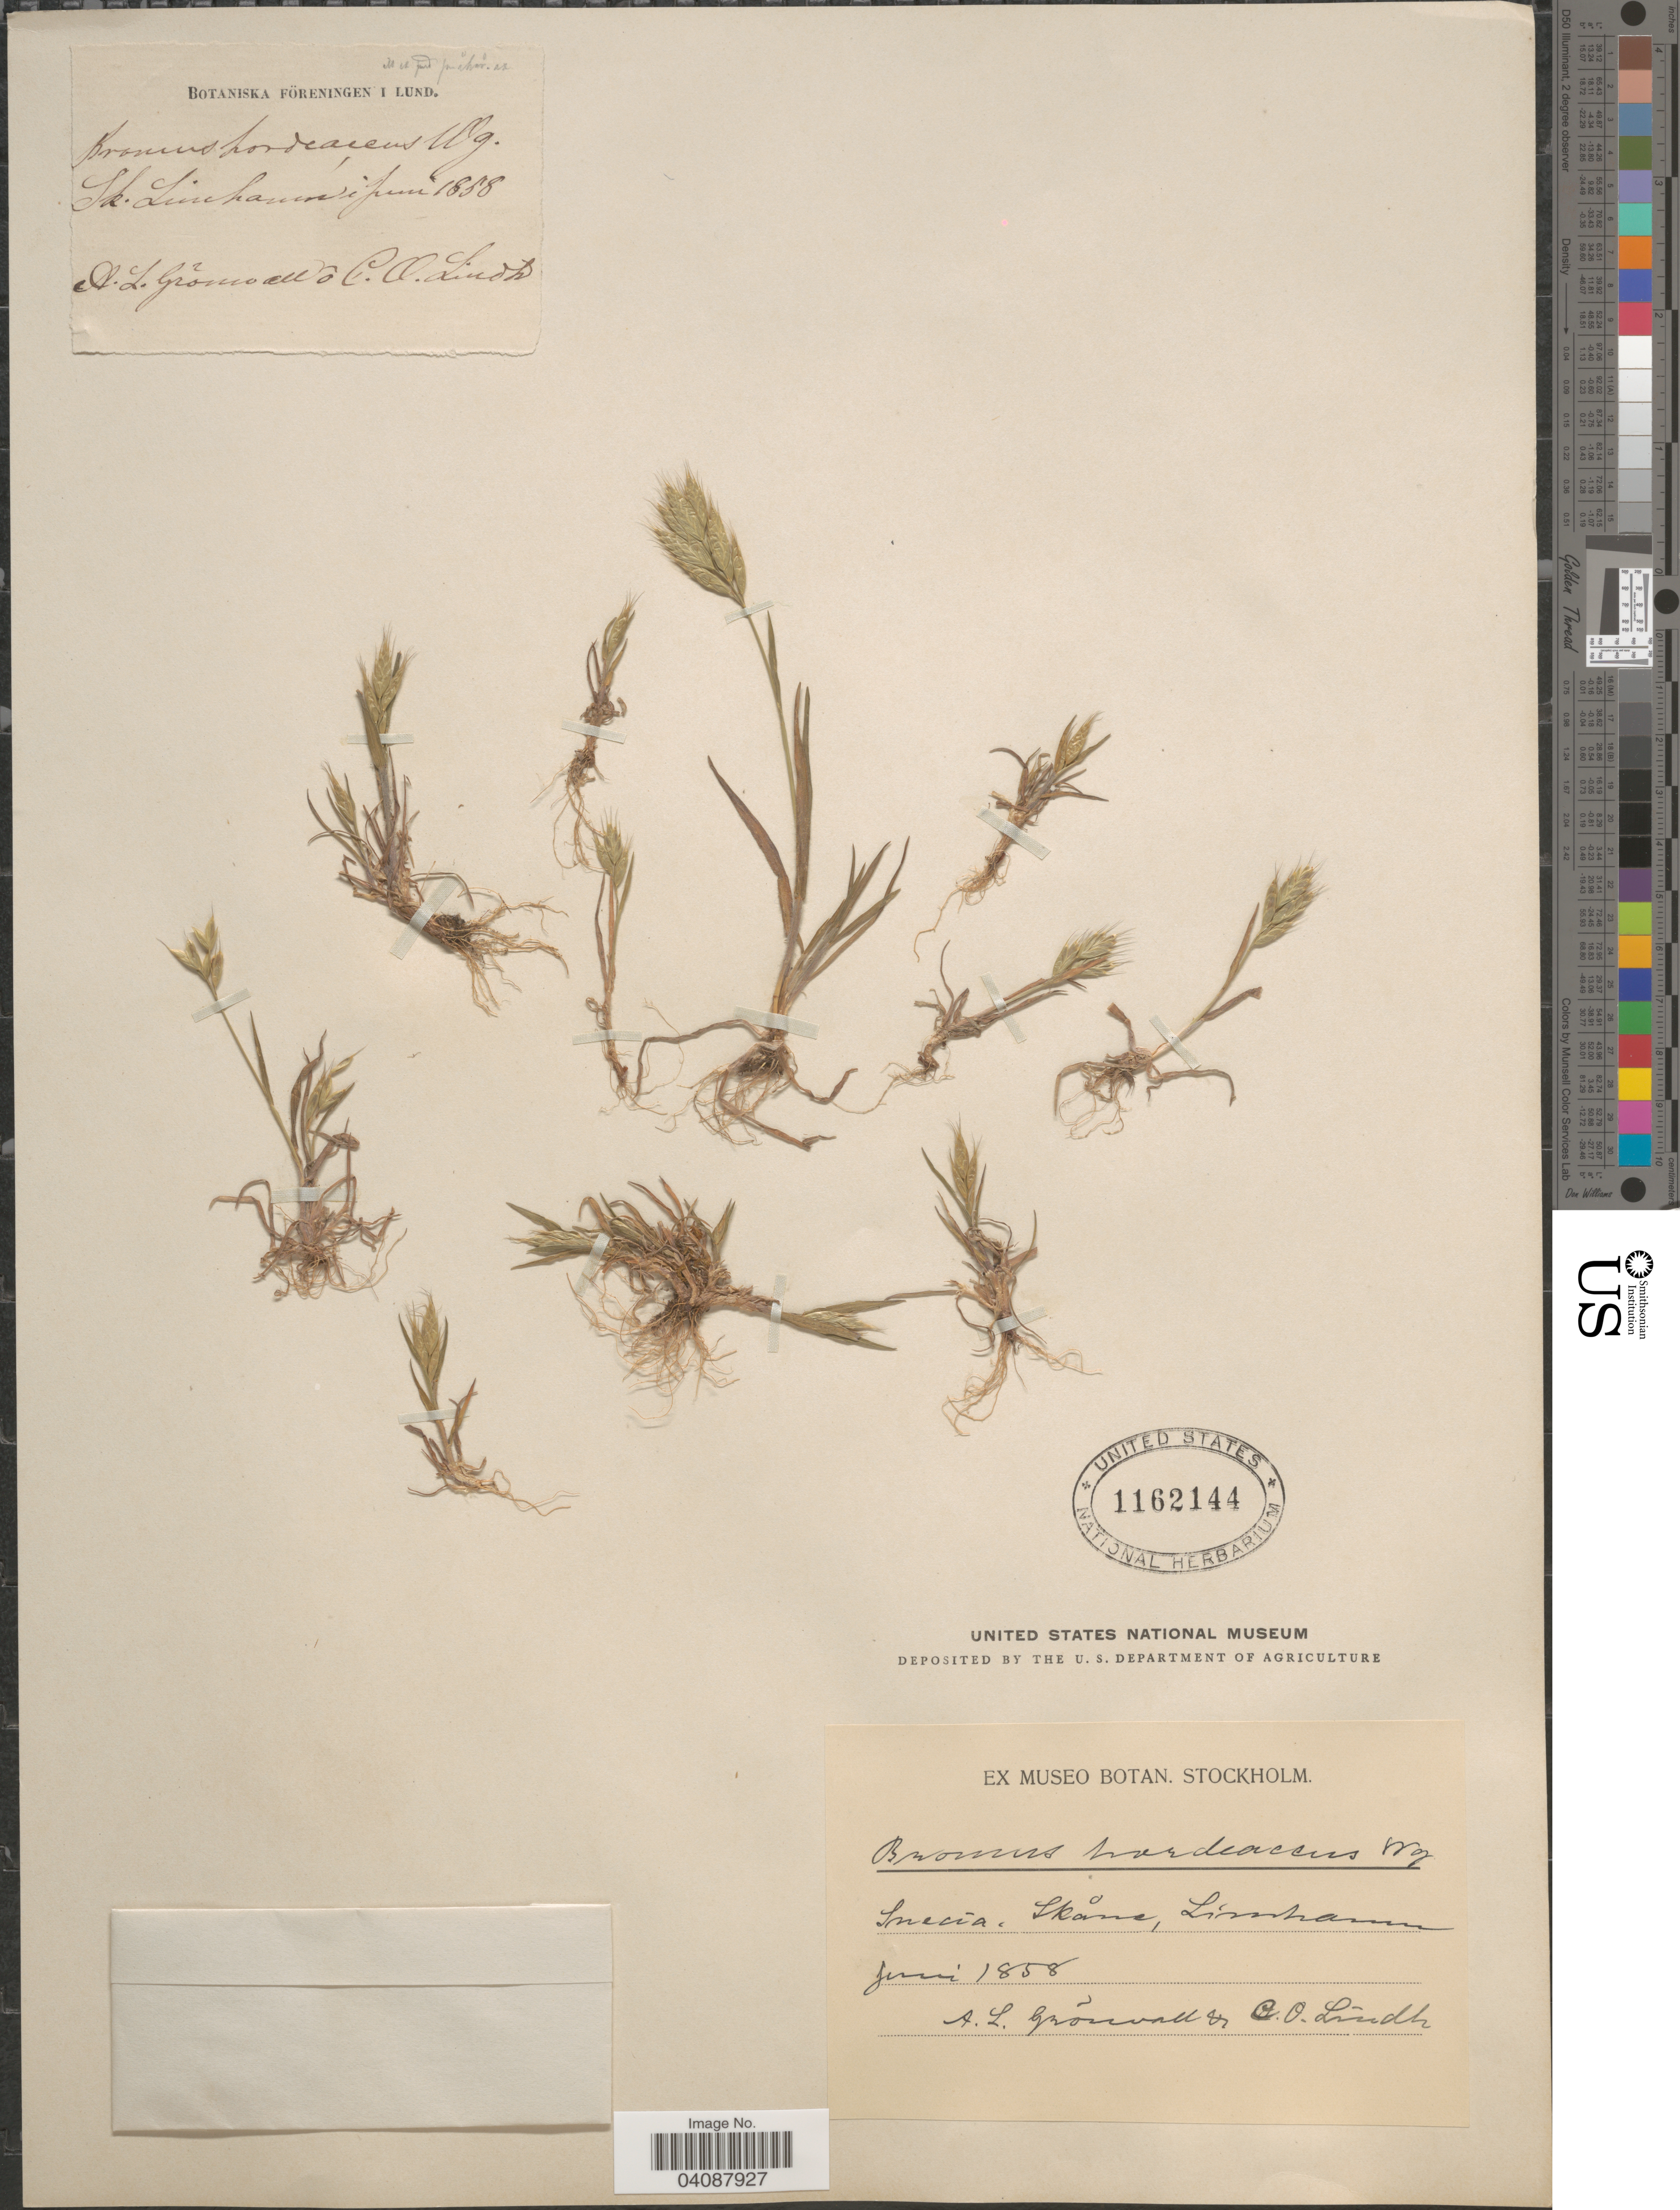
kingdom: Plantae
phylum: Tracheophyta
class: Liliopsida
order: Poales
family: Poaceae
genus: Bromus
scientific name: Bromus hordeaceus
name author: L.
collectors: A. Gronvall & C. Lindh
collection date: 1858-06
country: Sweden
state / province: Skåne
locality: Suecia. Lindhamm.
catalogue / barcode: US 1162144